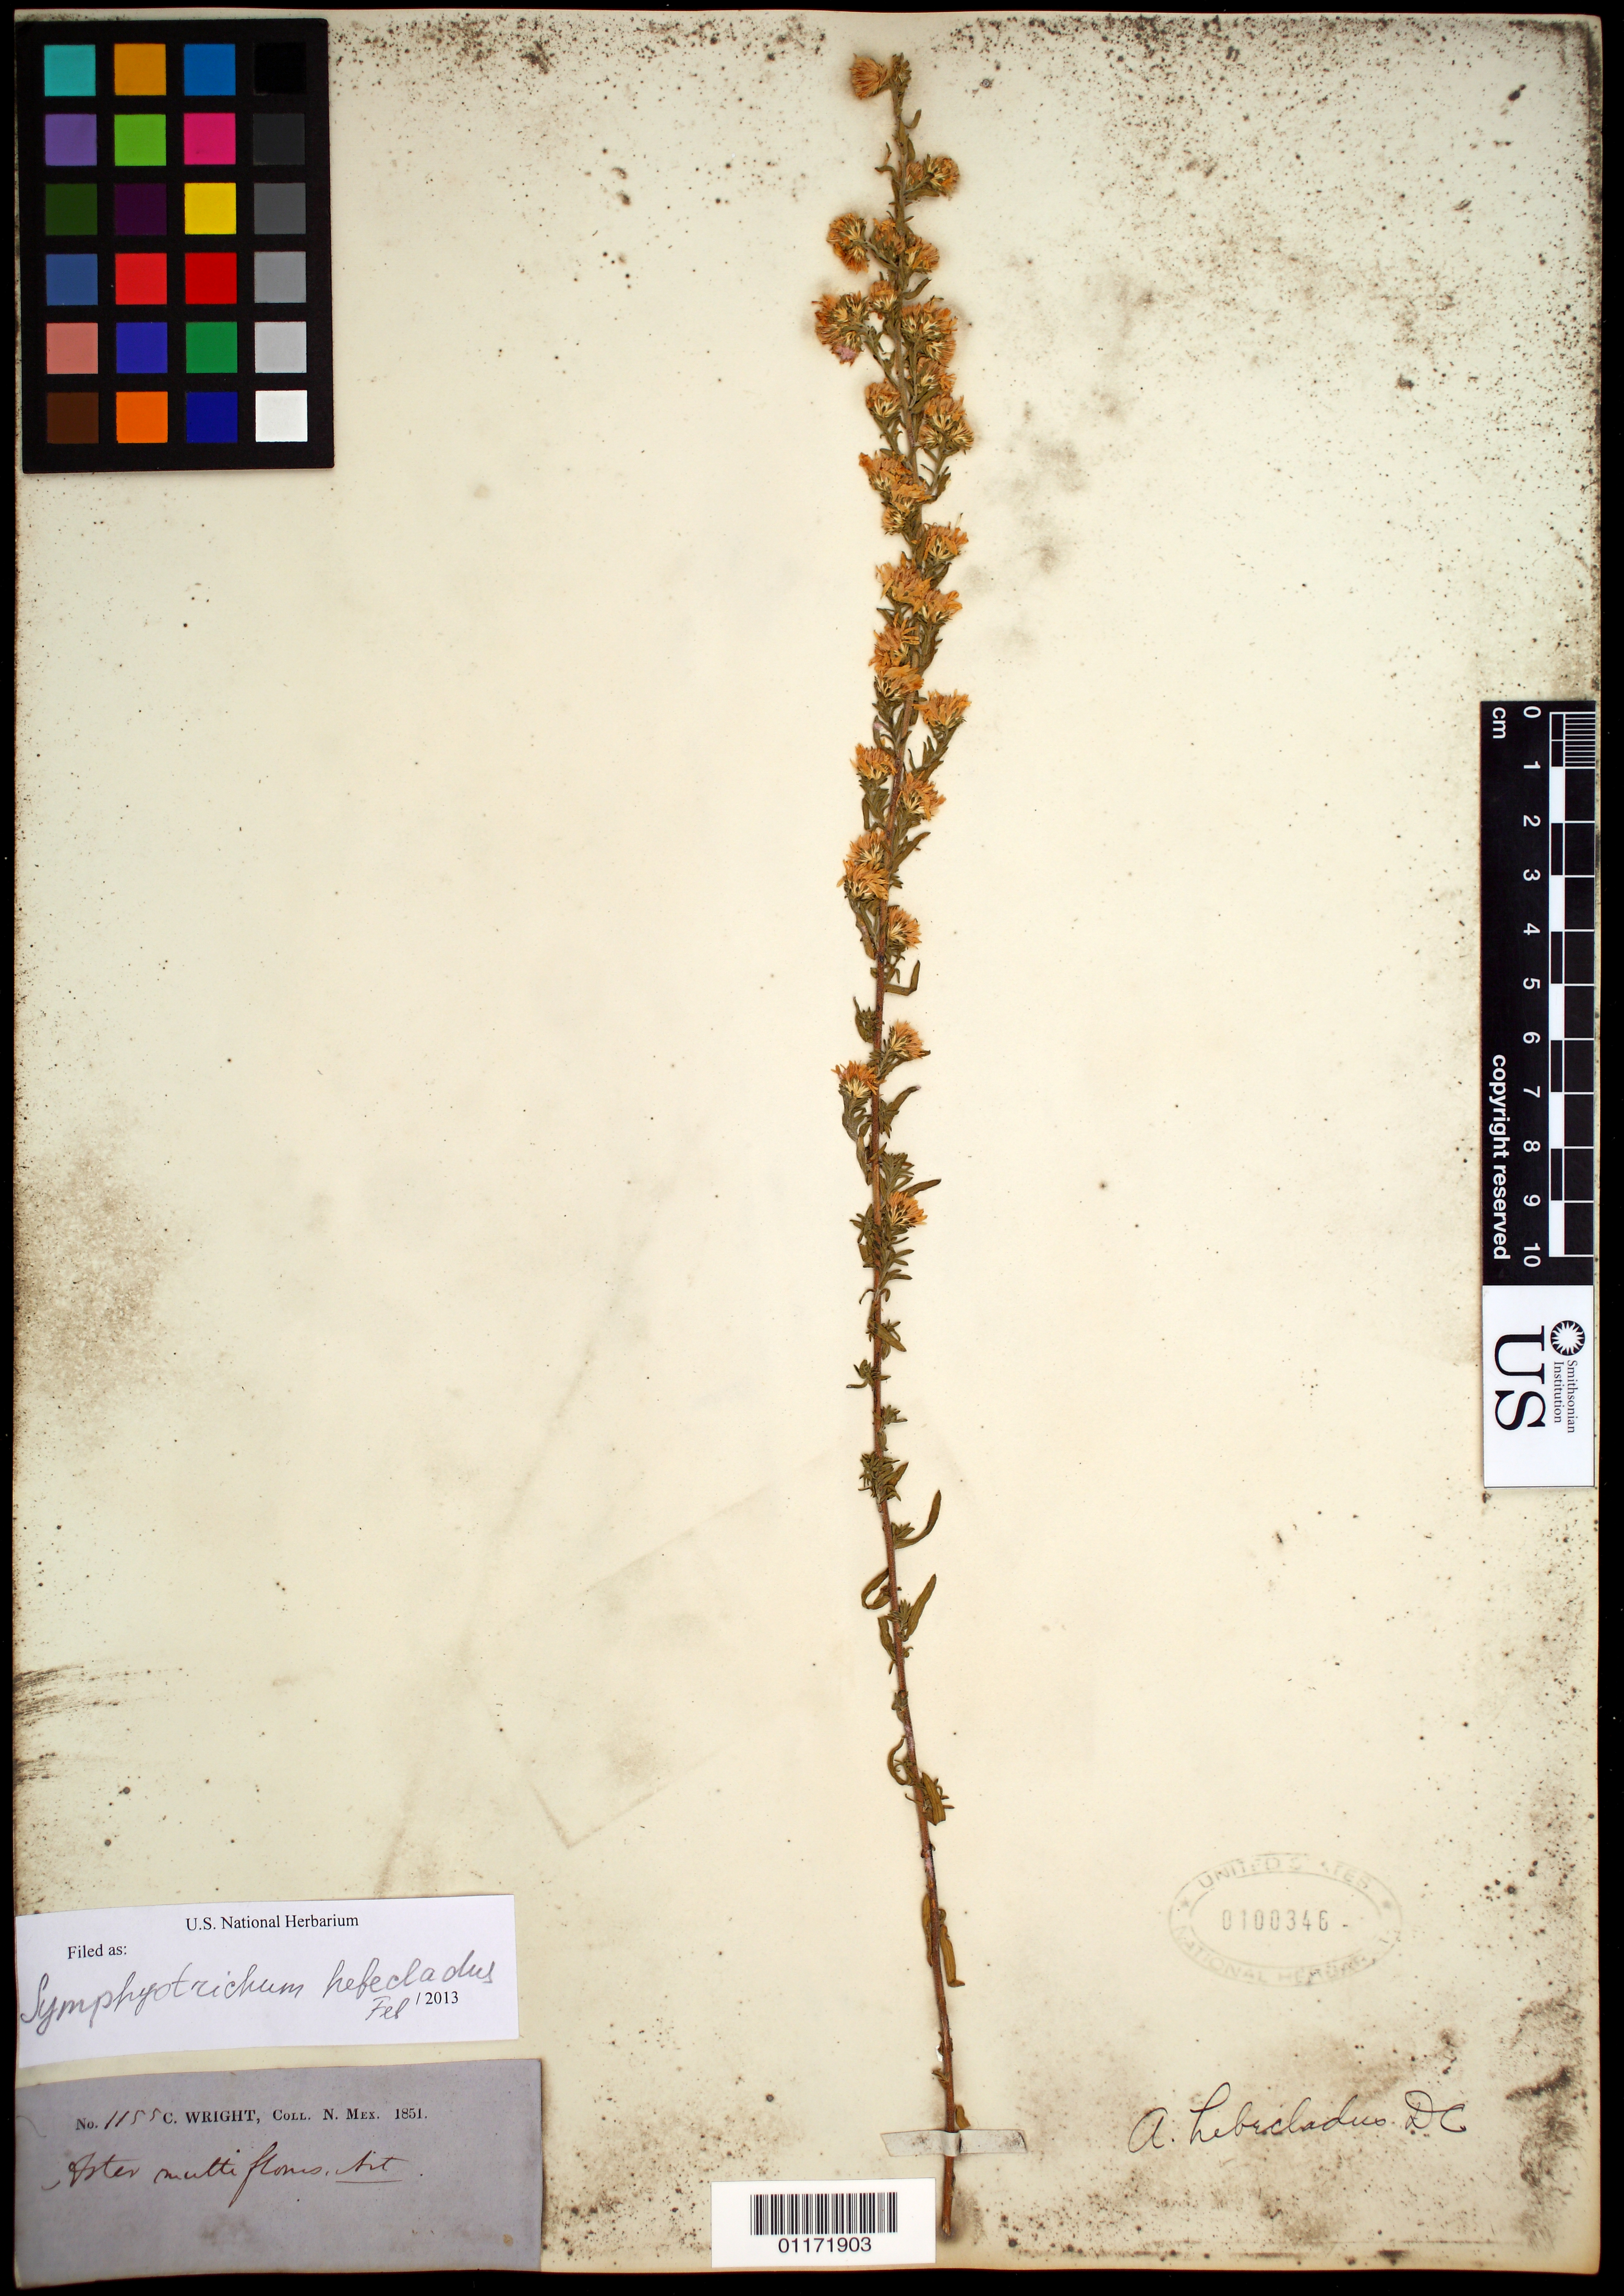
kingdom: Plantae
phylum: Tracheophyta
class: Magnoliopsida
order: Asterales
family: Asteraceae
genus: Symphyotrichum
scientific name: Symphyotrichum ericoides var. ericoides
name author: (L.) G.L. Nesom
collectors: C. Wright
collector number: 1155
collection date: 1851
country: United States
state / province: New Mexico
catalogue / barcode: US 100346